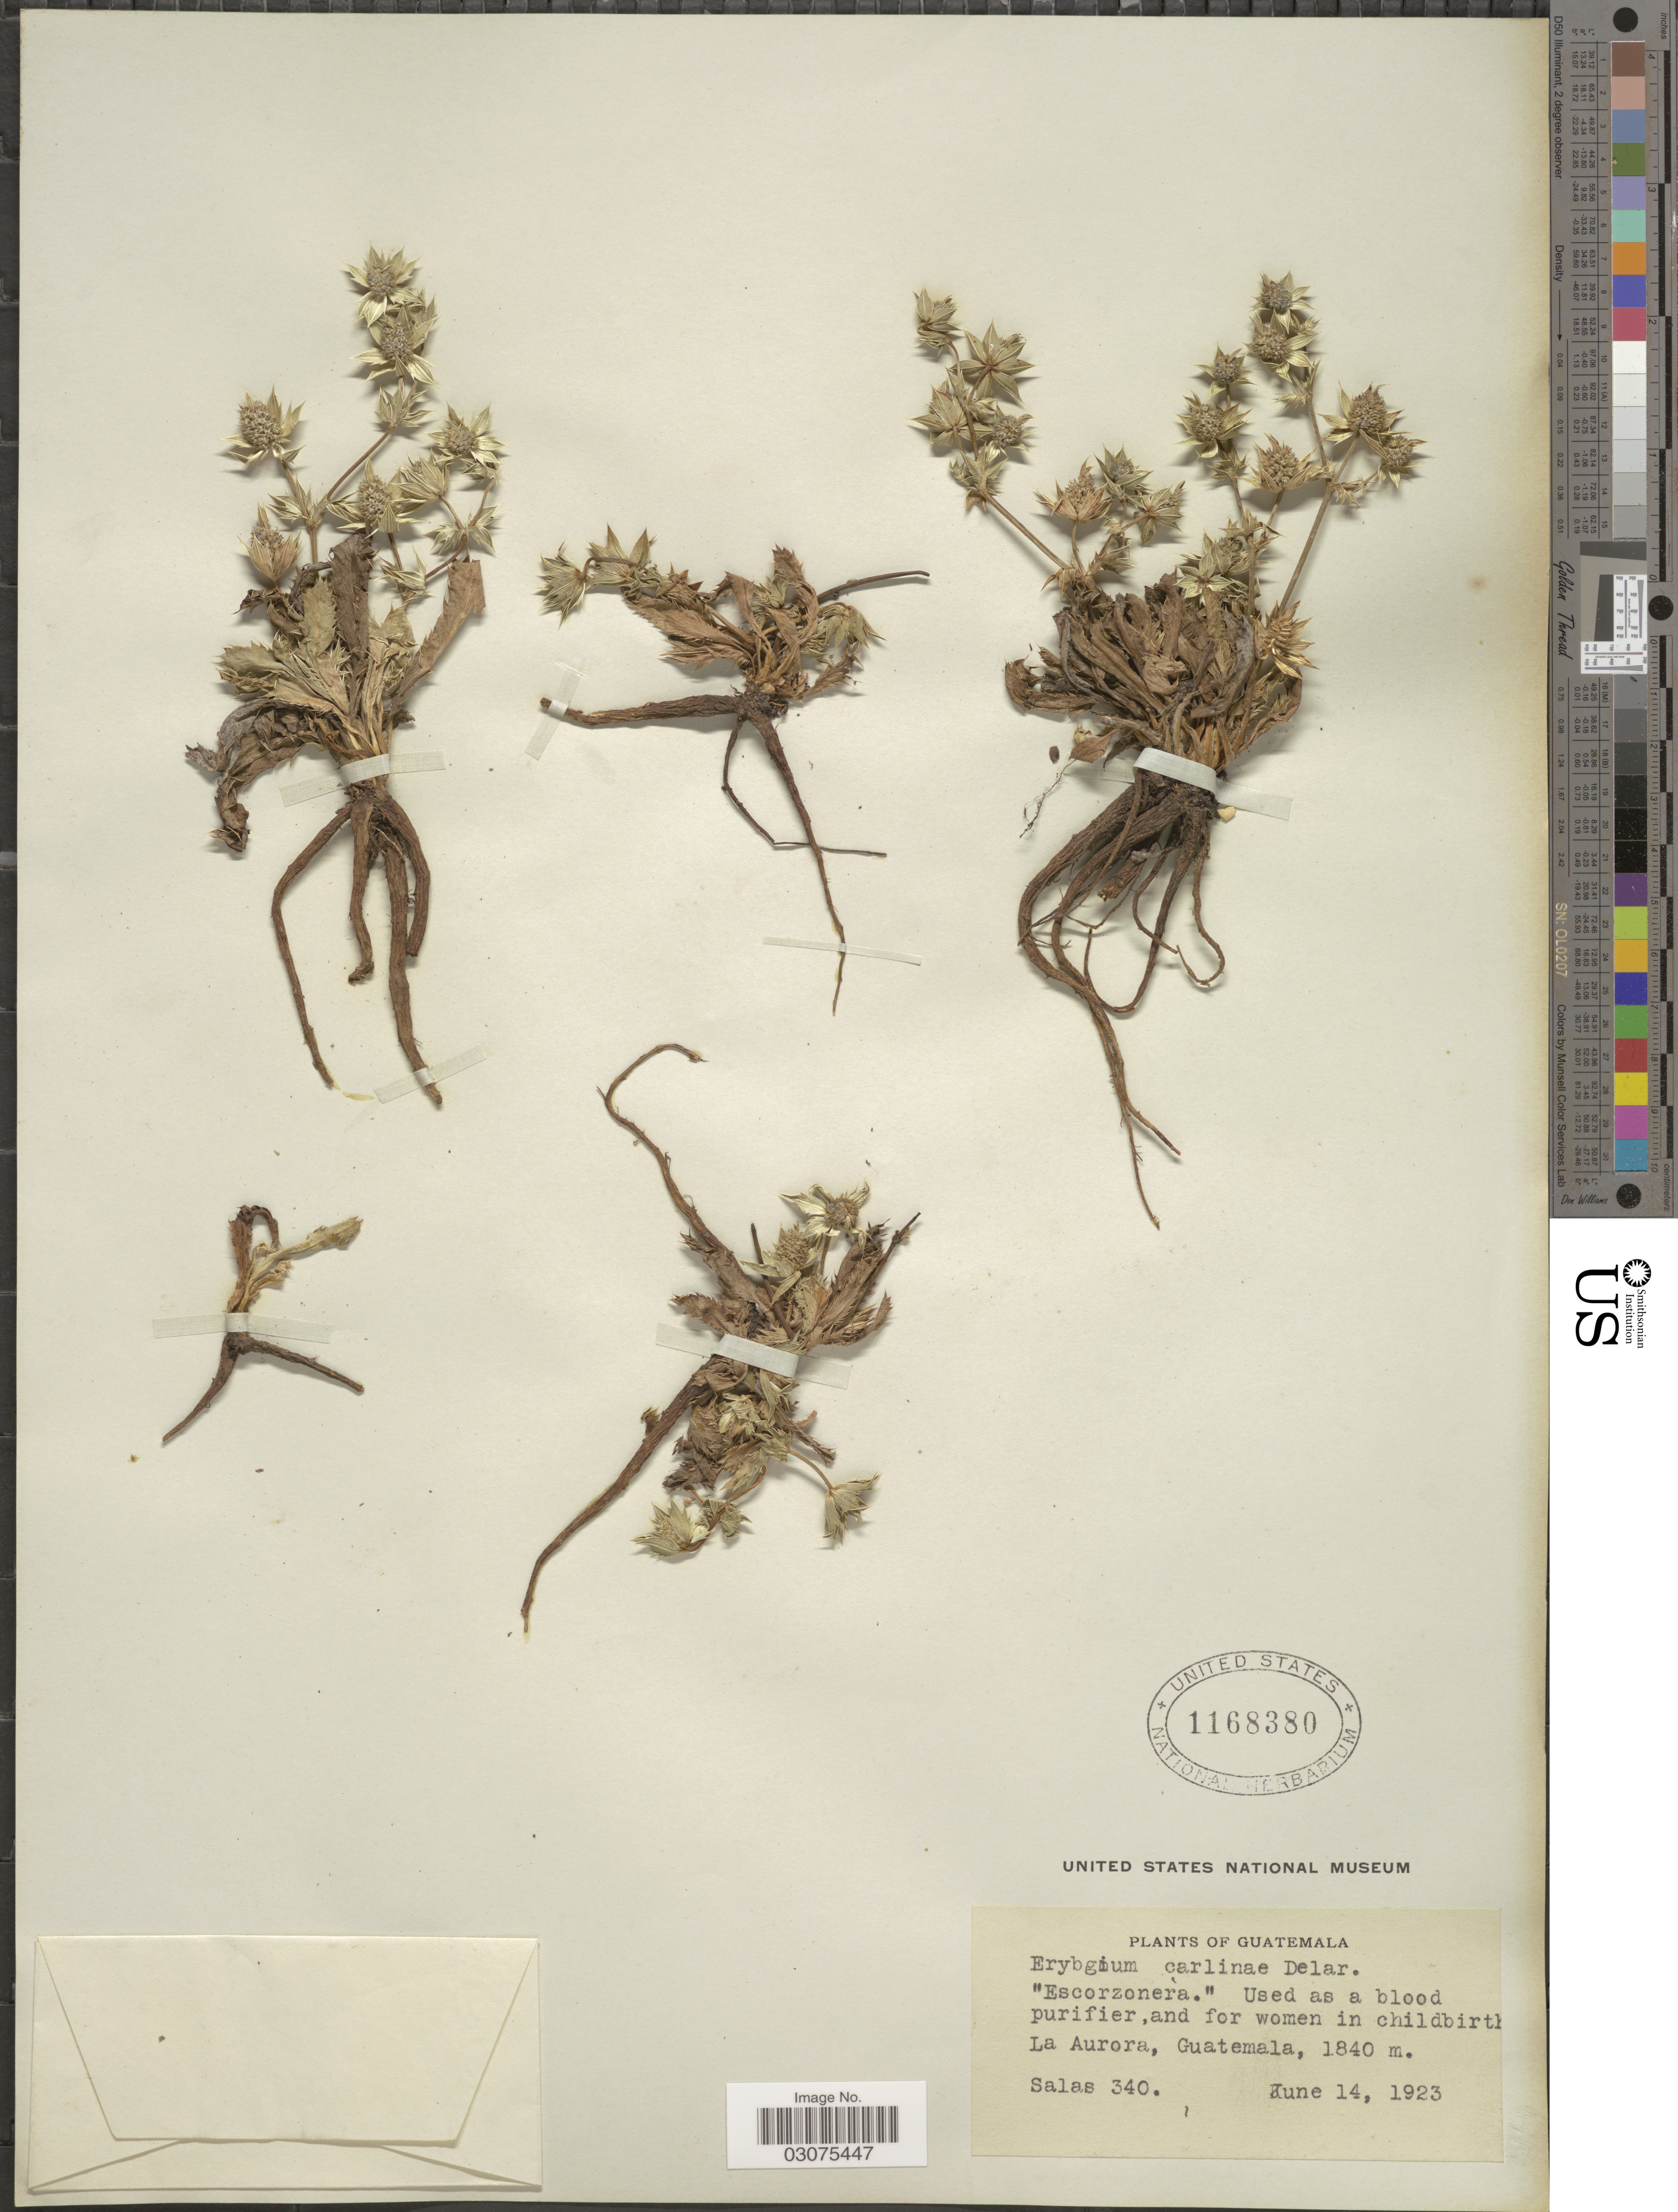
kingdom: Plantae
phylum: Tracheophyta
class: Magnoliopsida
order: Apiales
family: Apiaceae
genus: Eryngium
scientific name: Eryngium carlinae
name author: F. Delaroche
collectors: Salas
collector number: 340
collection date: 1923-06-14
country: Guatemala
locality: La Aurora.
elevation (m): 1840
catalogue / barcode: US 1168380